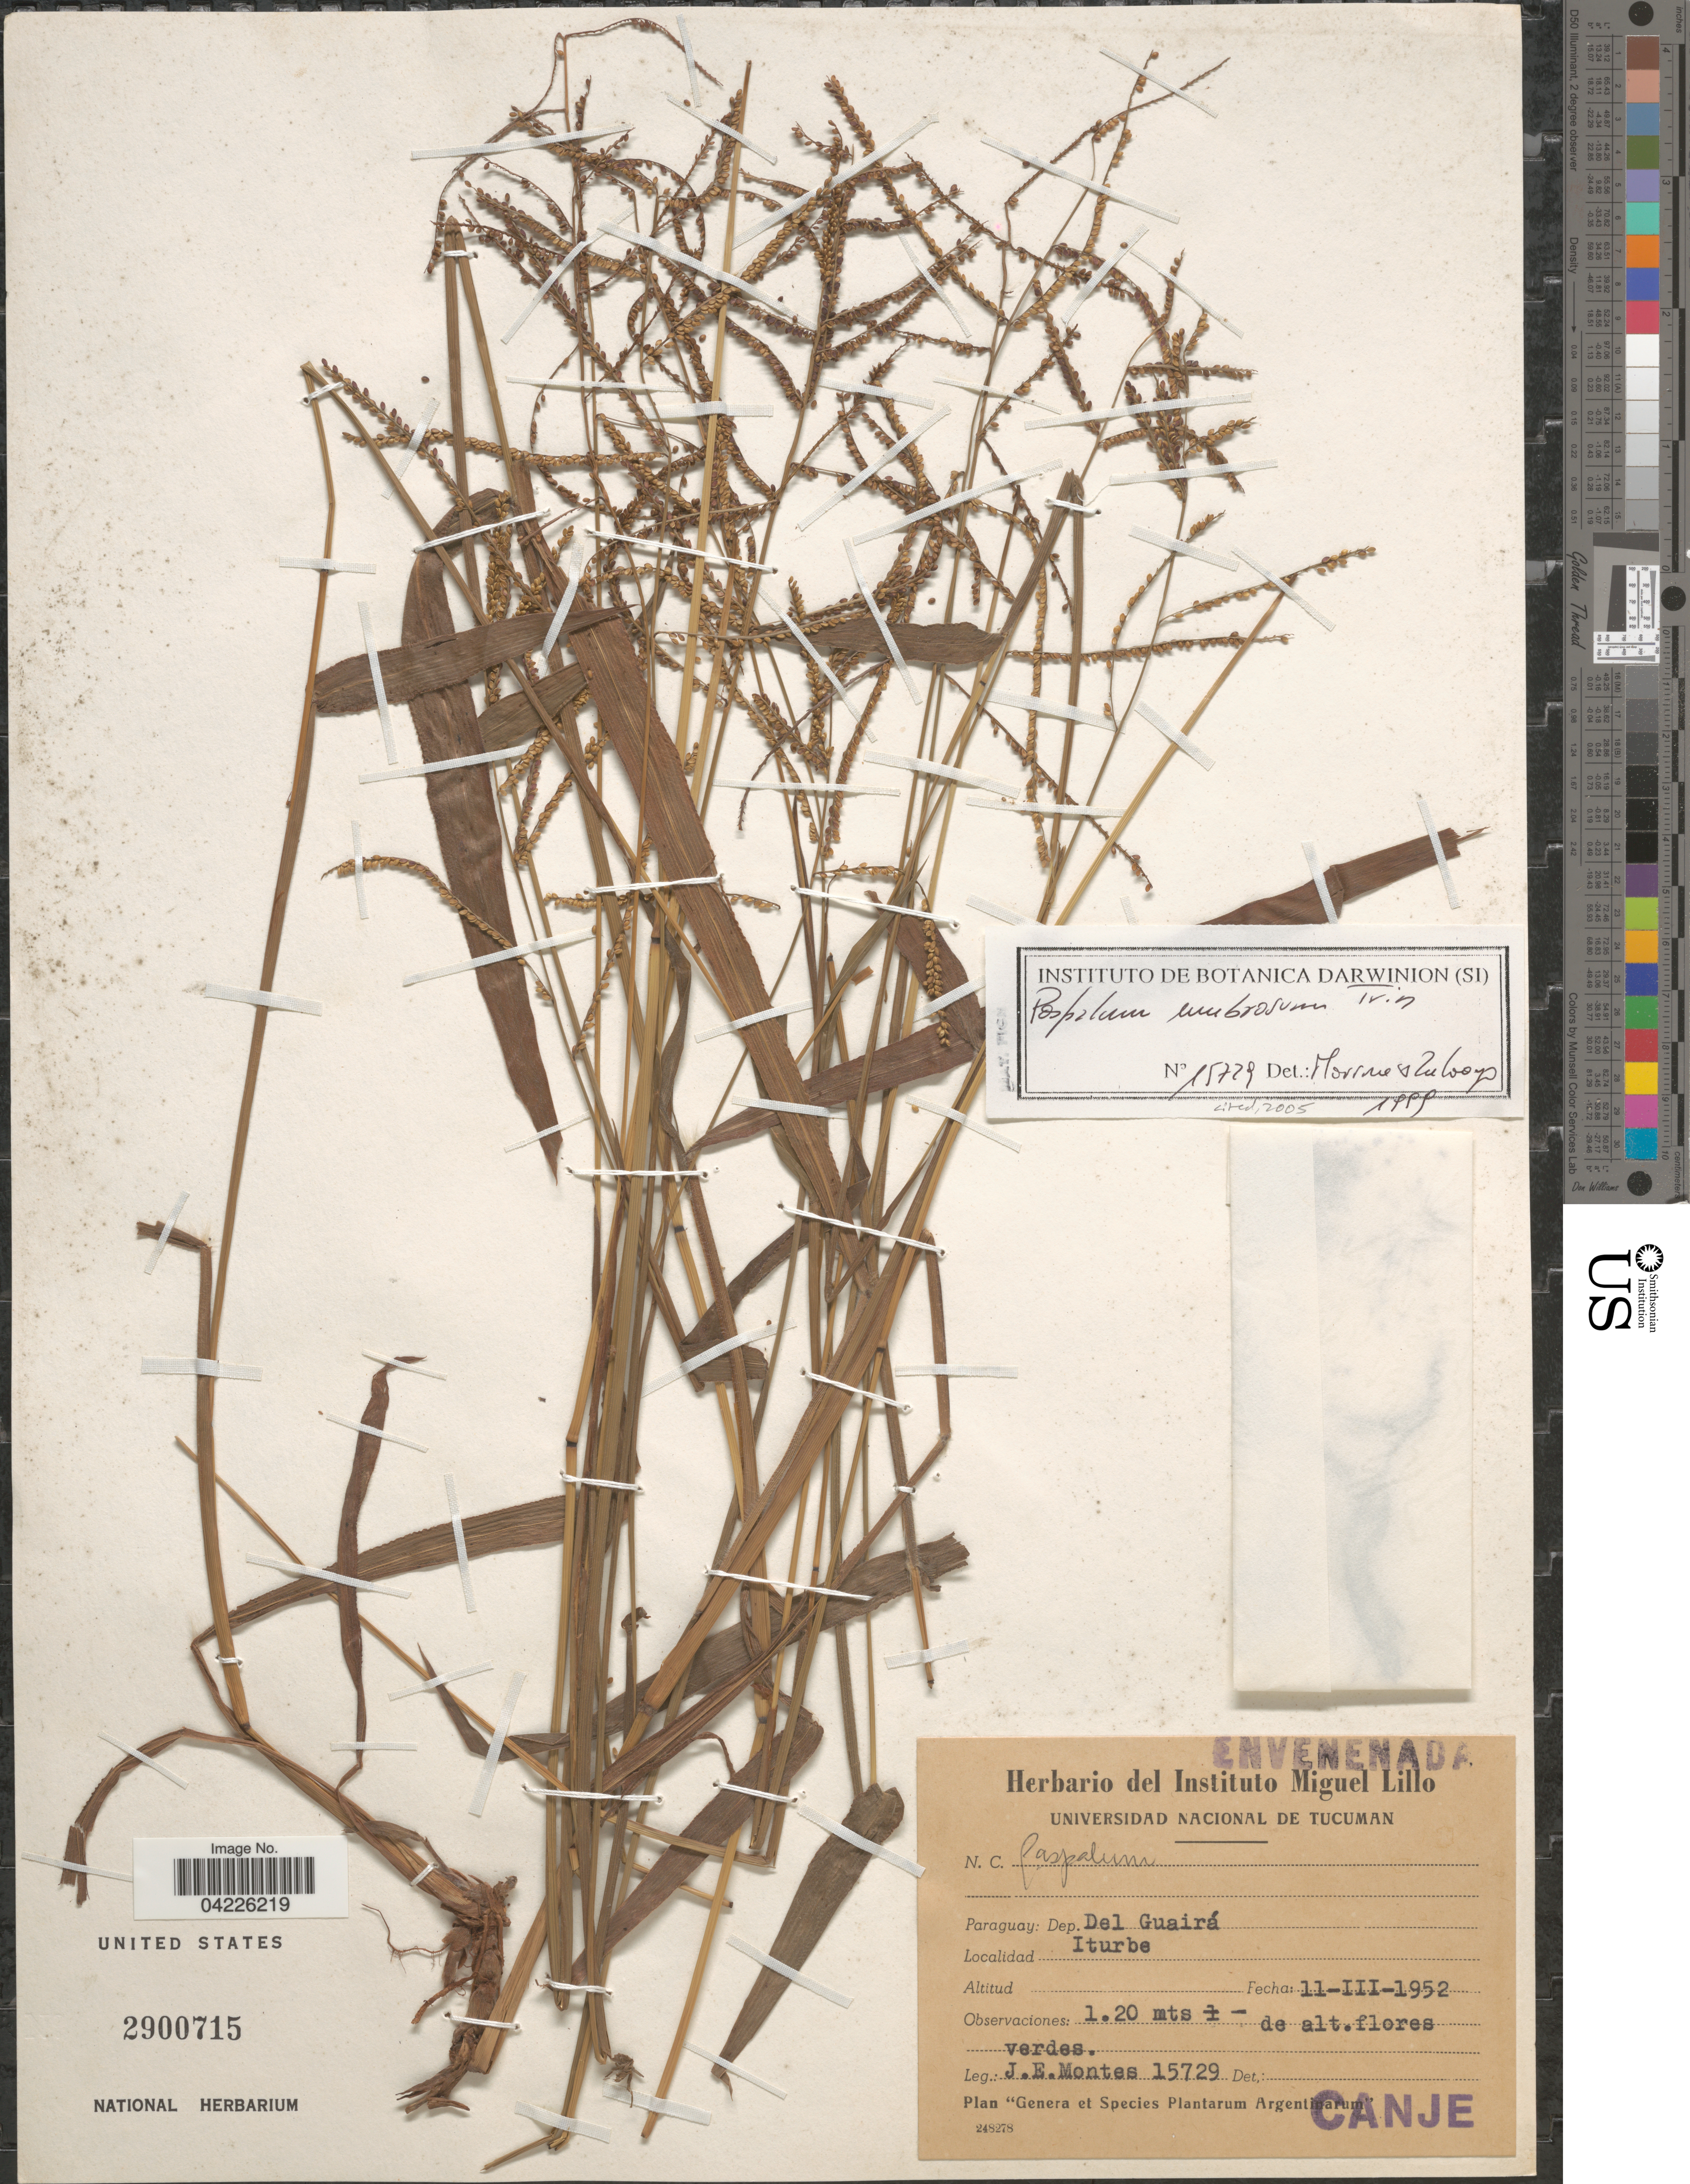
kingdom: Plantae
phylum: Tracheophyta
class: Liliopsida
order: Poales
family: Poaceae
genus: Paspalum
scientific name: Paspalum umbrosum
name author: Trin.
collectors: J. E. Montes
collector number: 15729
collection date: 1952-03-11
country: Paraguay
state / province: Guaira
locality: Dep. Del Guairá. Iturbe.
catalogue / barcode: US 2900715